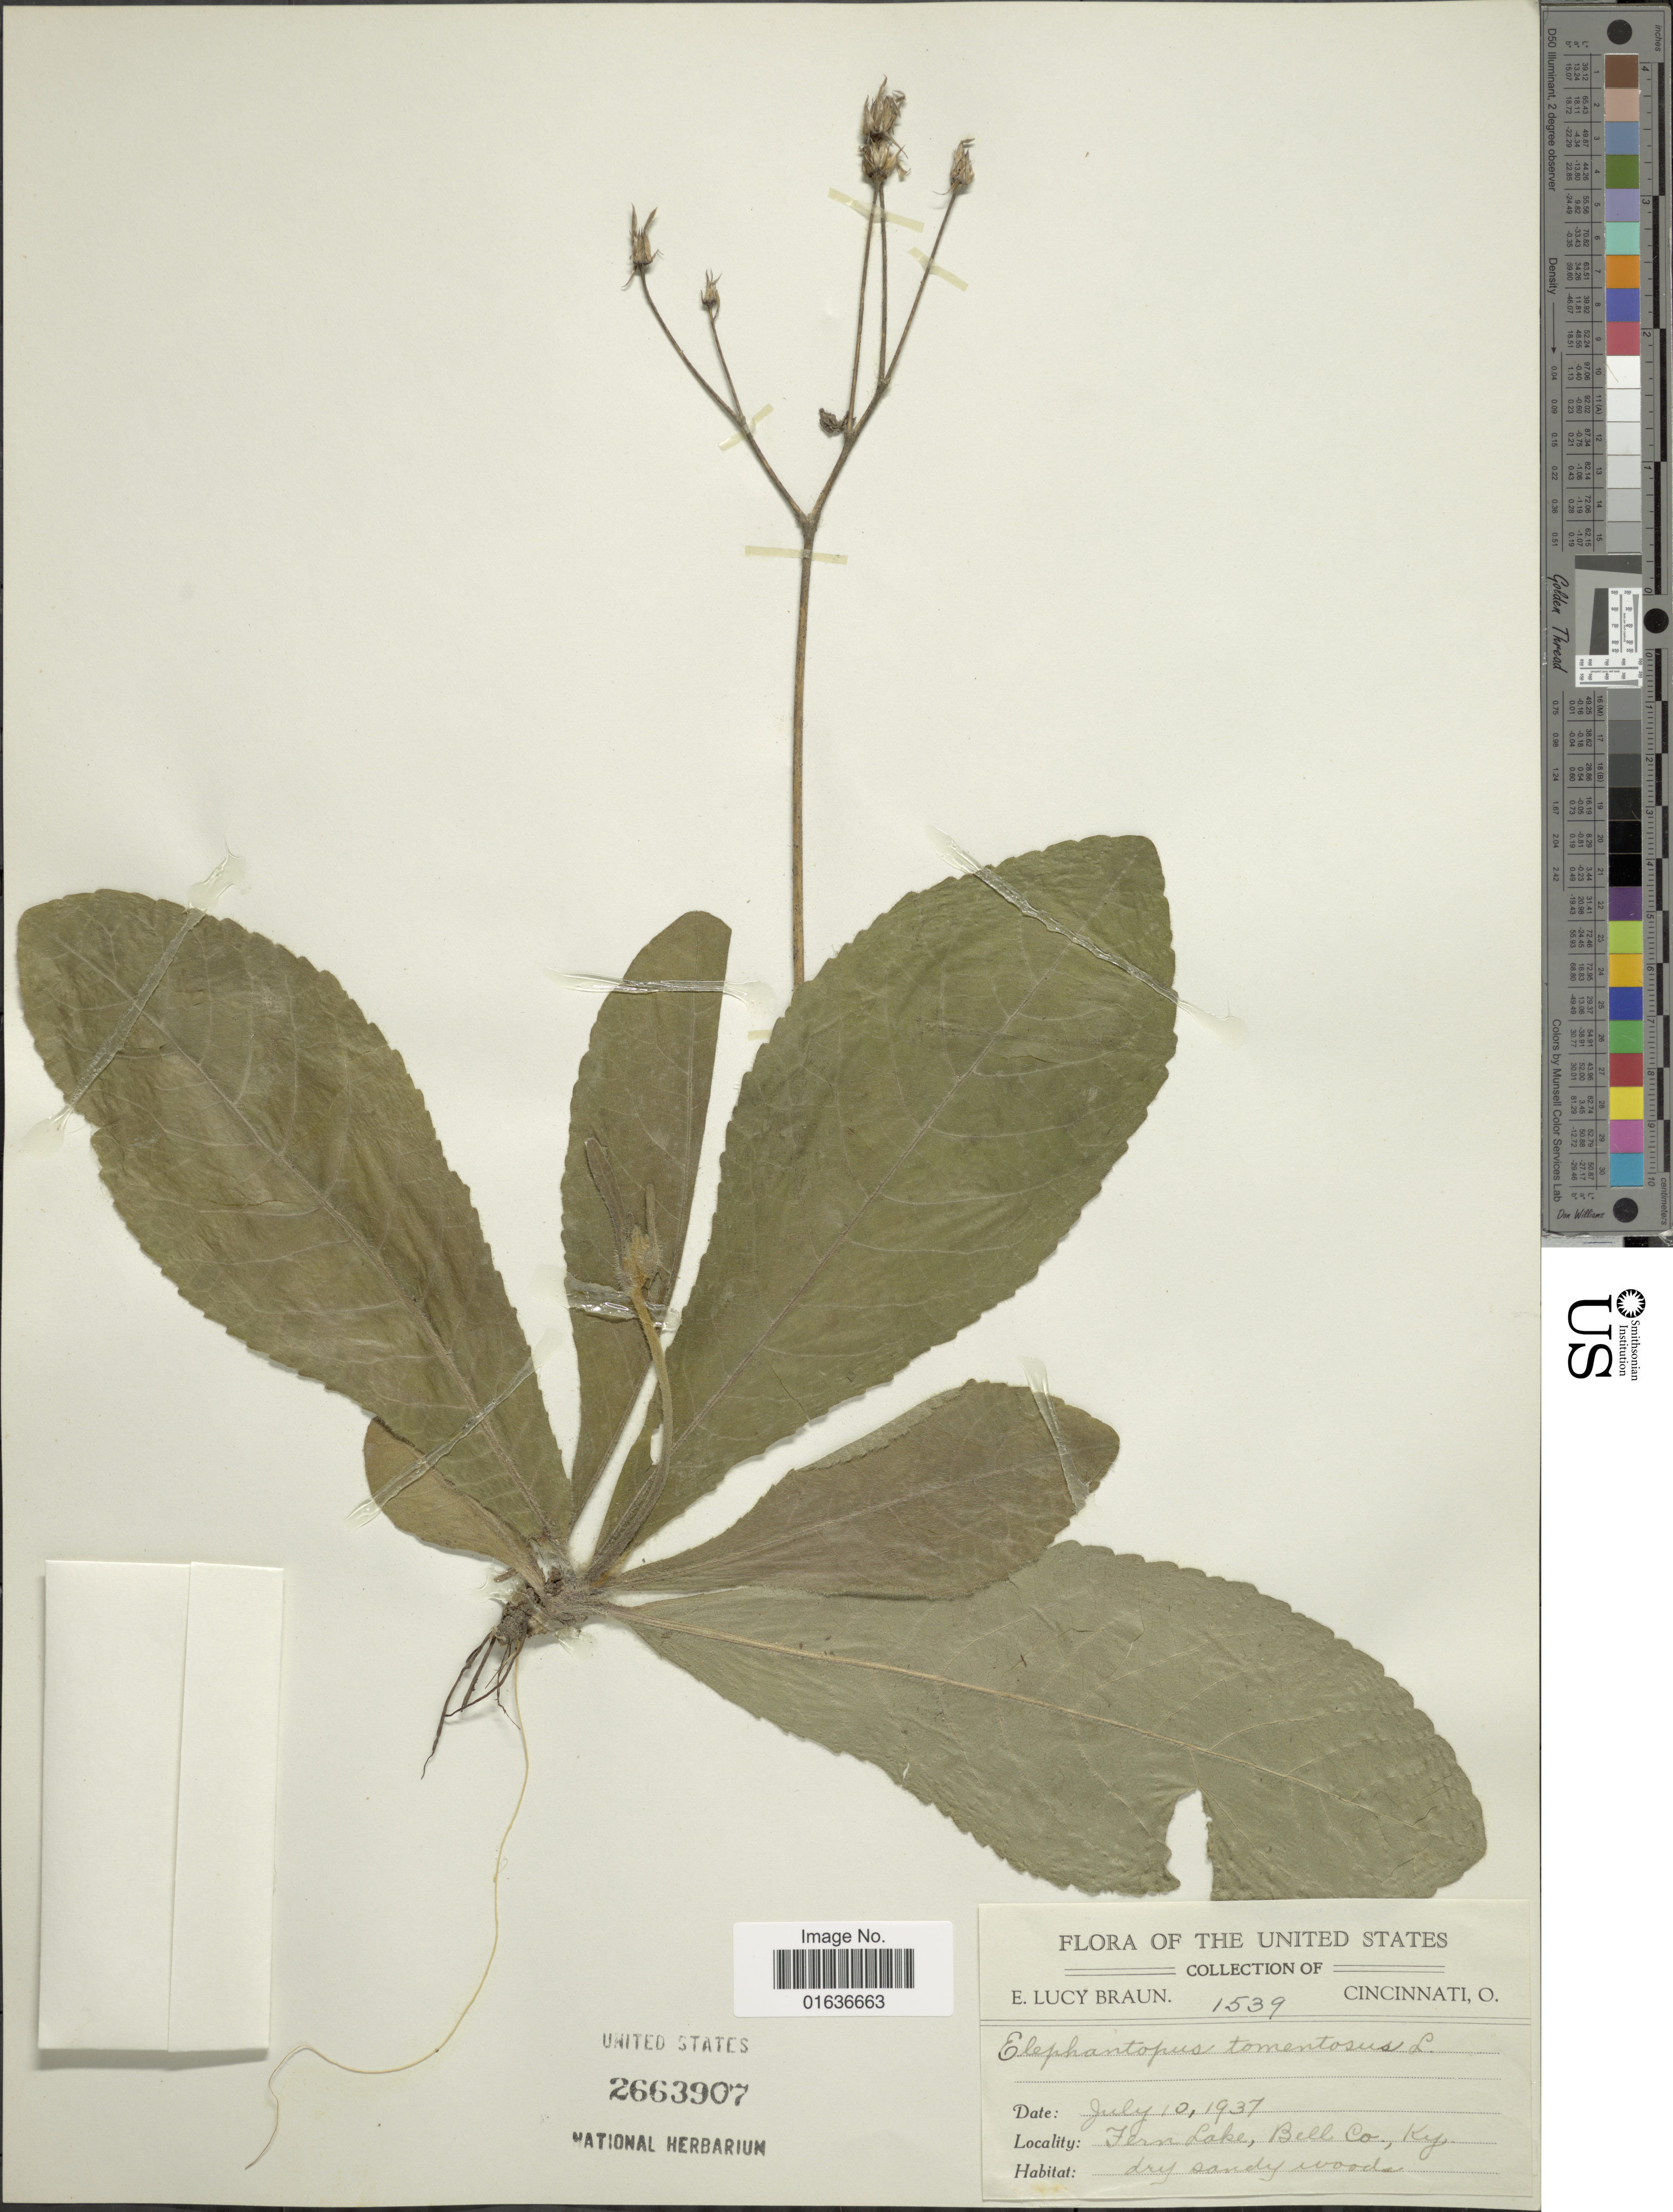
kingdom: Plantae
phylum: Tracheophyta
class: Magnoliopsida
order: Asterales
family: Asteraceae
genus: Elephantopus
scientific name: Elephantopus tomentosus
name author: L.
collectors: E. L. Braun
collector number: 1539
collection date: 1937-07-10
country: United States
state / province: Kentucky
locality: Fern Lake, Bell Co.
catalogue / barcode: US 2663907